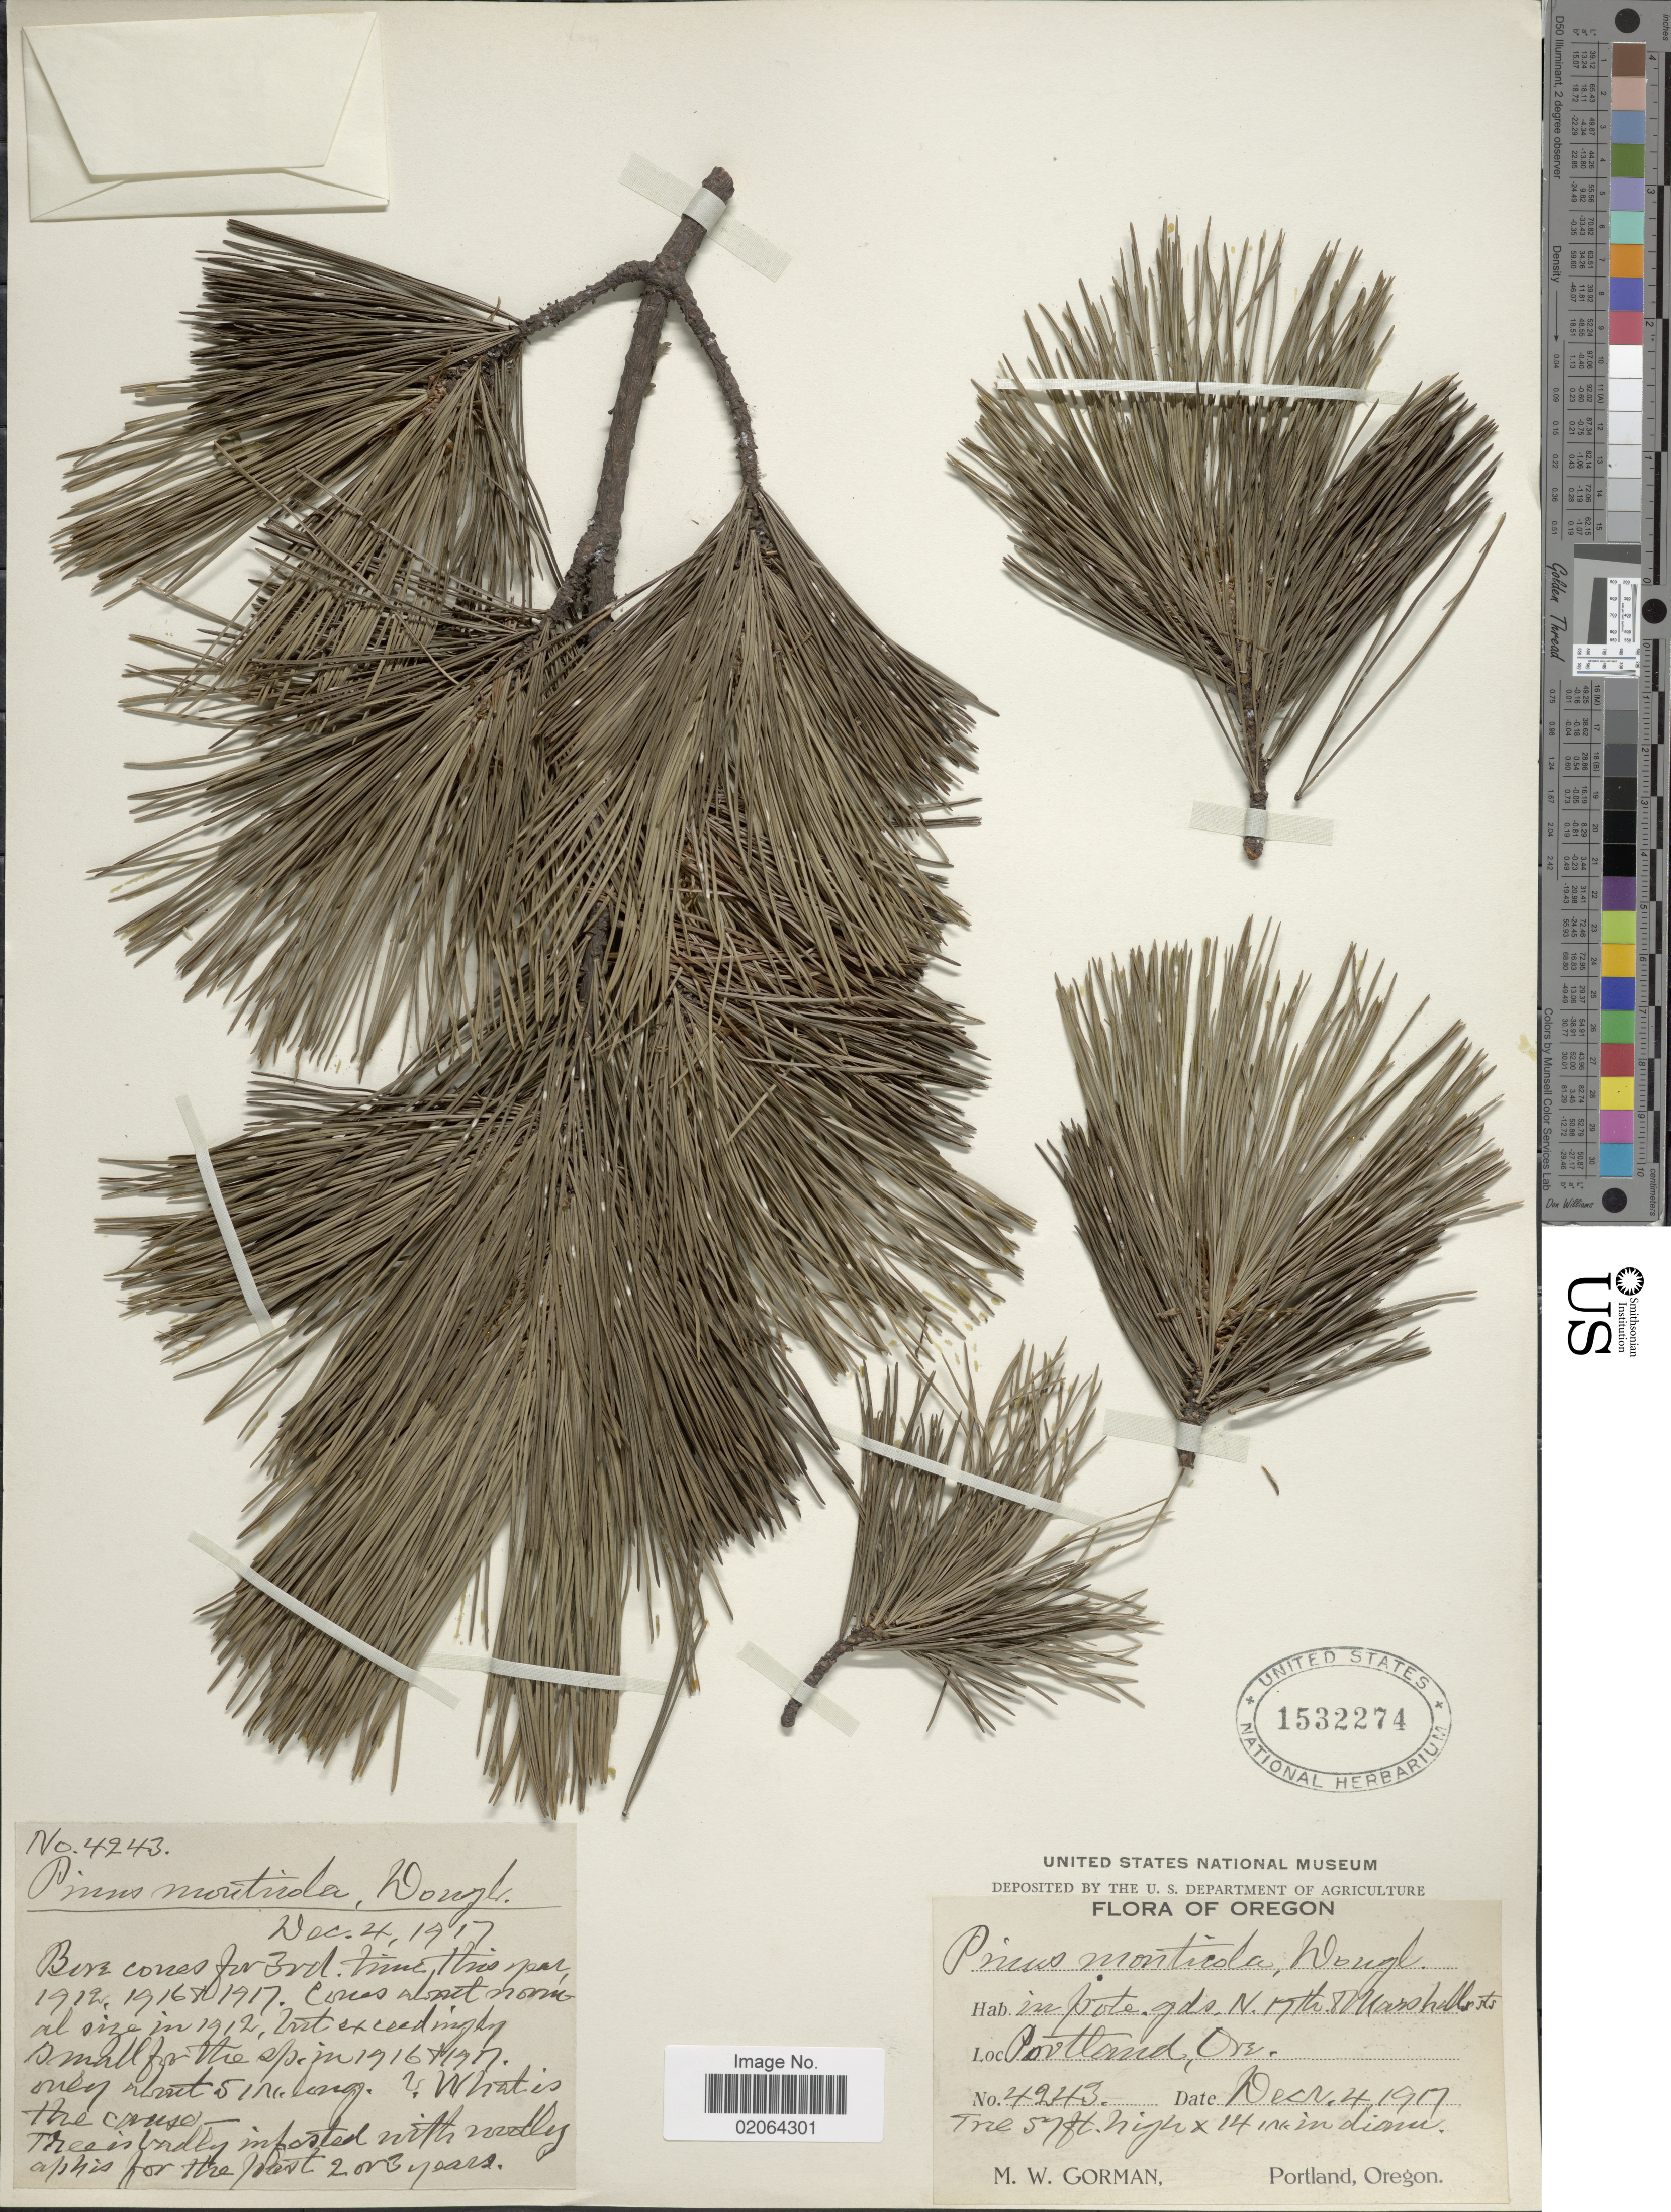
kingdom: Plantae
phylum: Tracheophyta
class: Pinopsida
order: Pinales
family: Pinaceae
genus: Pinus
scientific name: Pinus monticola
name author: Douglas ex D. Don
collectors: M. W. Gorman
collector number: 4243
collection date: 1917-12-04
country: United States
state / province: Oregon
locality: Portland, Or.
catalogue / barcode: US 1532274